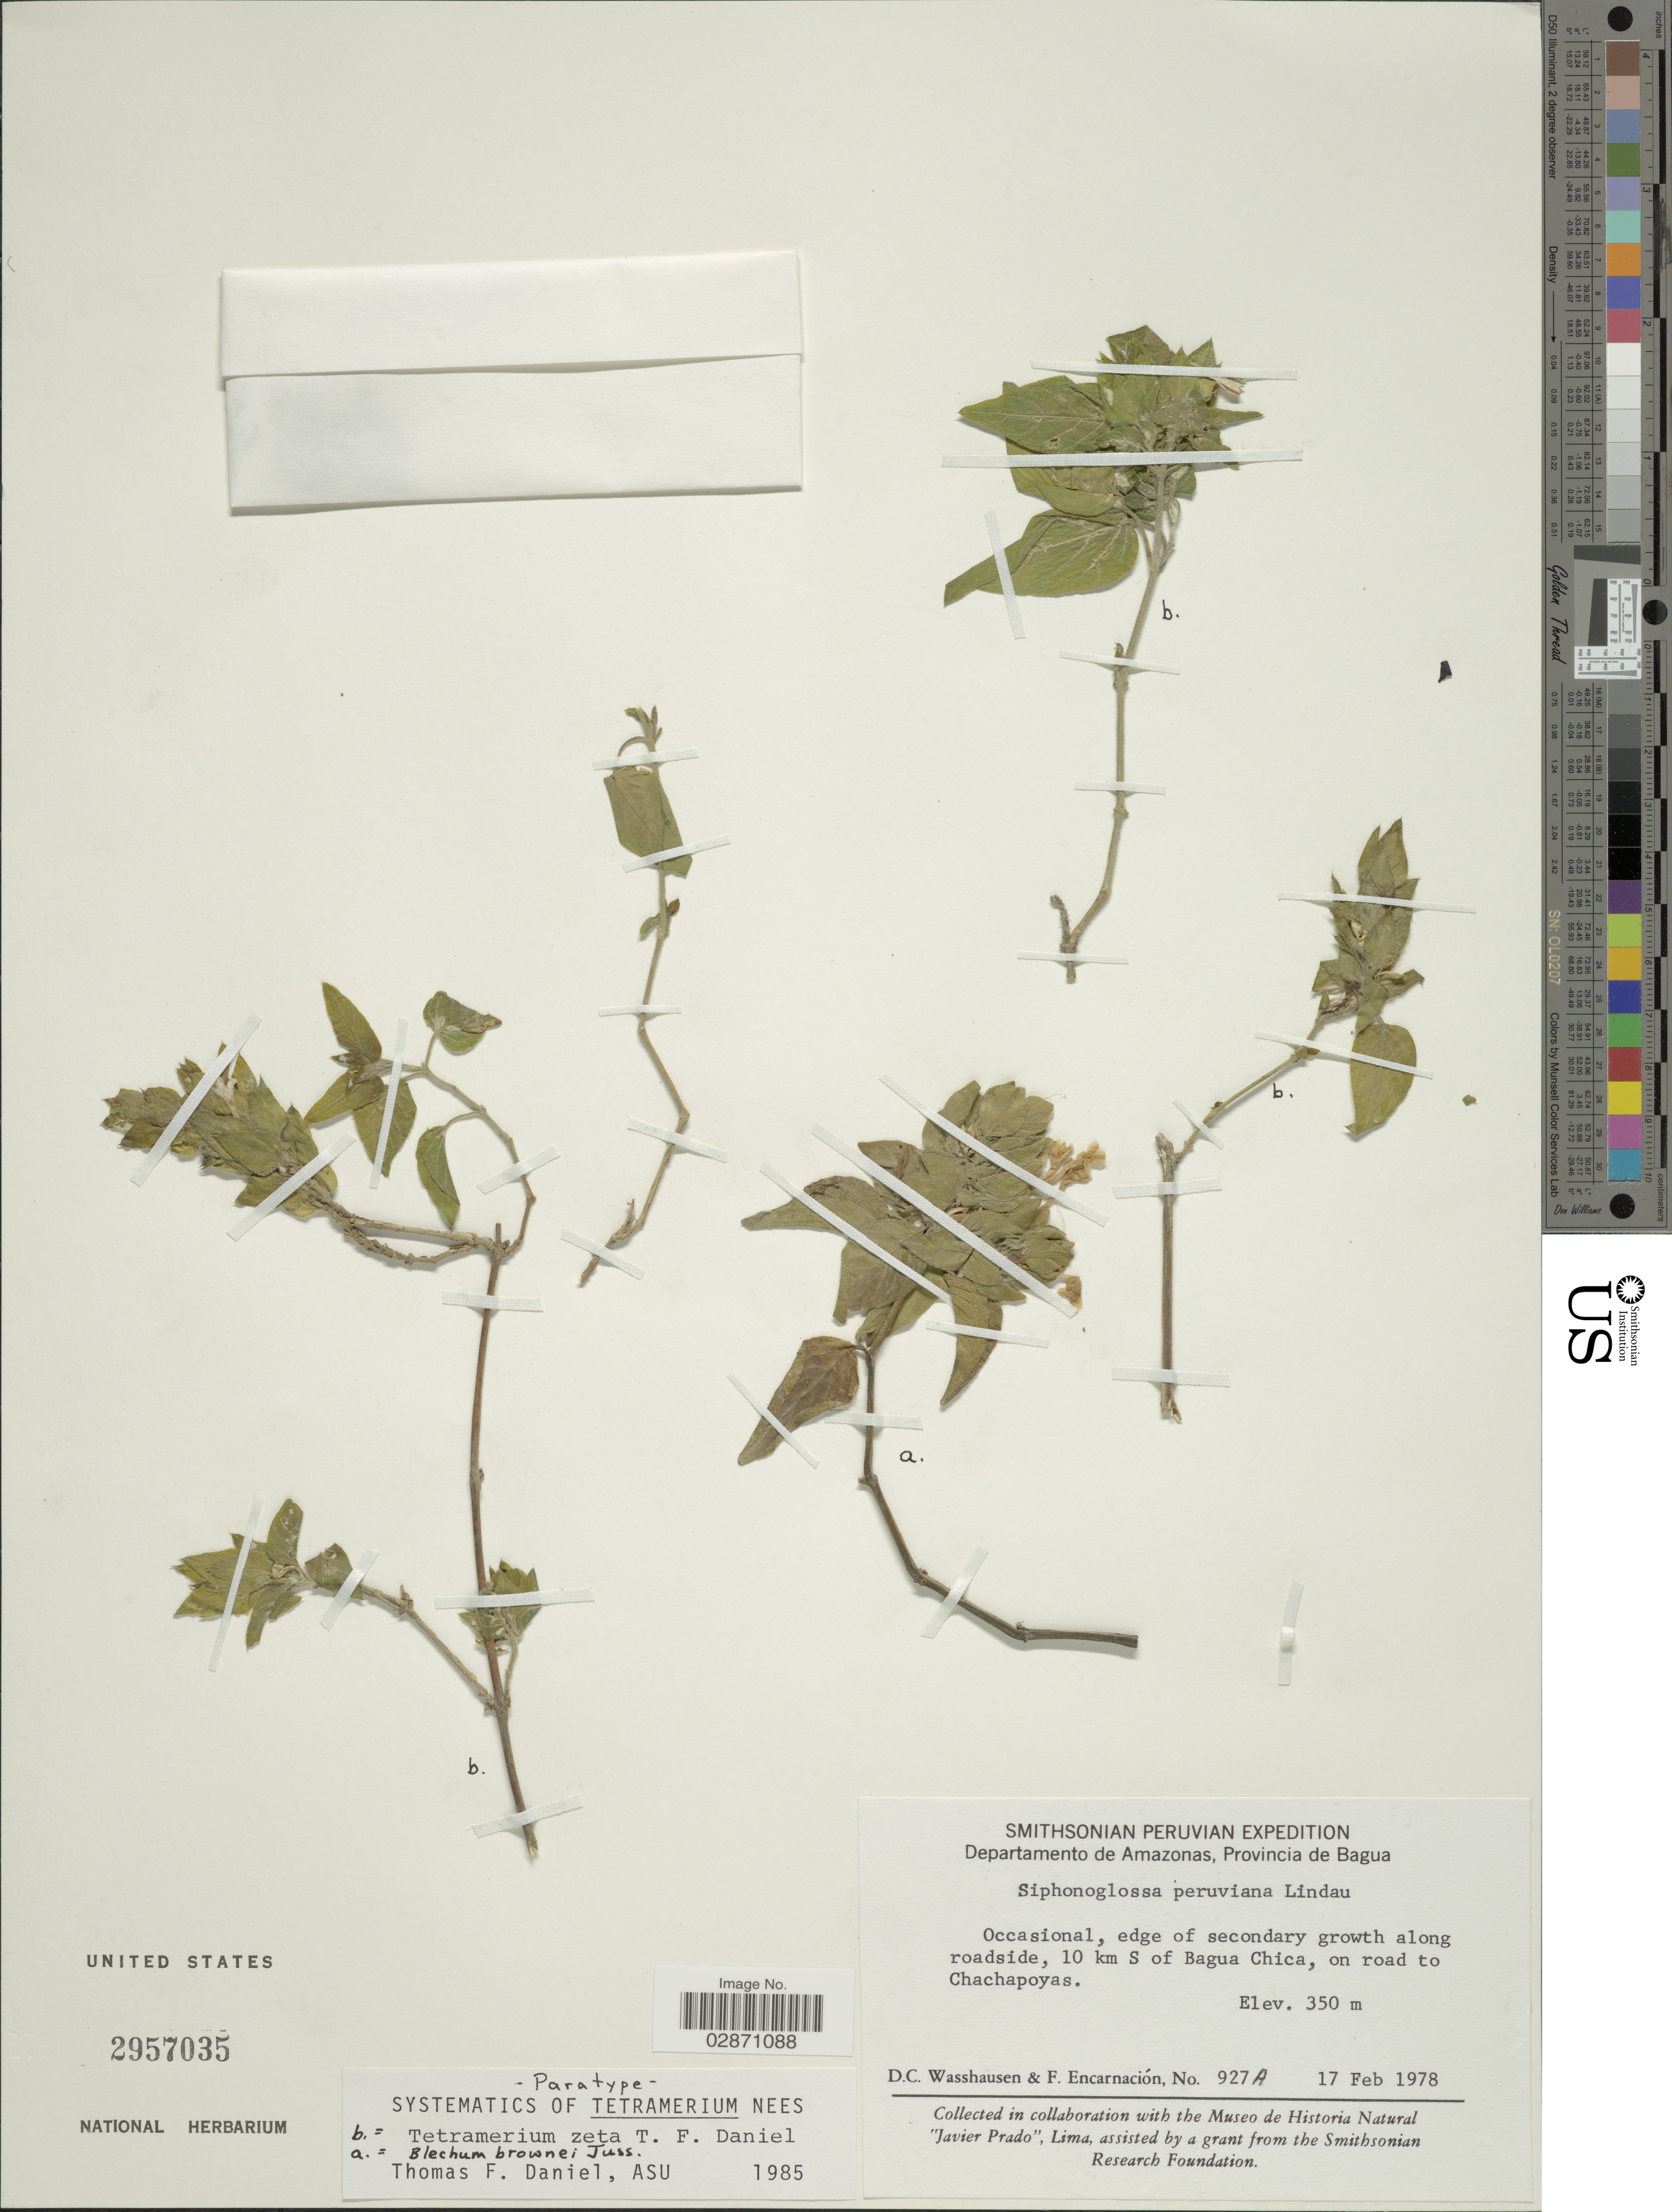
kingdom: Plantae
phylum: Tracheophyta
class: Magnoliopsida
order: Lamiales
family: Acanthaceae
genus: Tetramerium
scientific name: Tetramerium zeta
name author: T.F. Daniel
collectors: D. C. Wasshausen & F. Encarnación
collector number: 927A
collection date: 1978-02-17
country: Peru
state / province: Amazonas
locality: Departamento de Amazonas. Provincia de Bagua, 10 km S of Bagua Chica, on road to Chachapoyas.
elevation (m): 350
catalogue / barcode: US 2957035